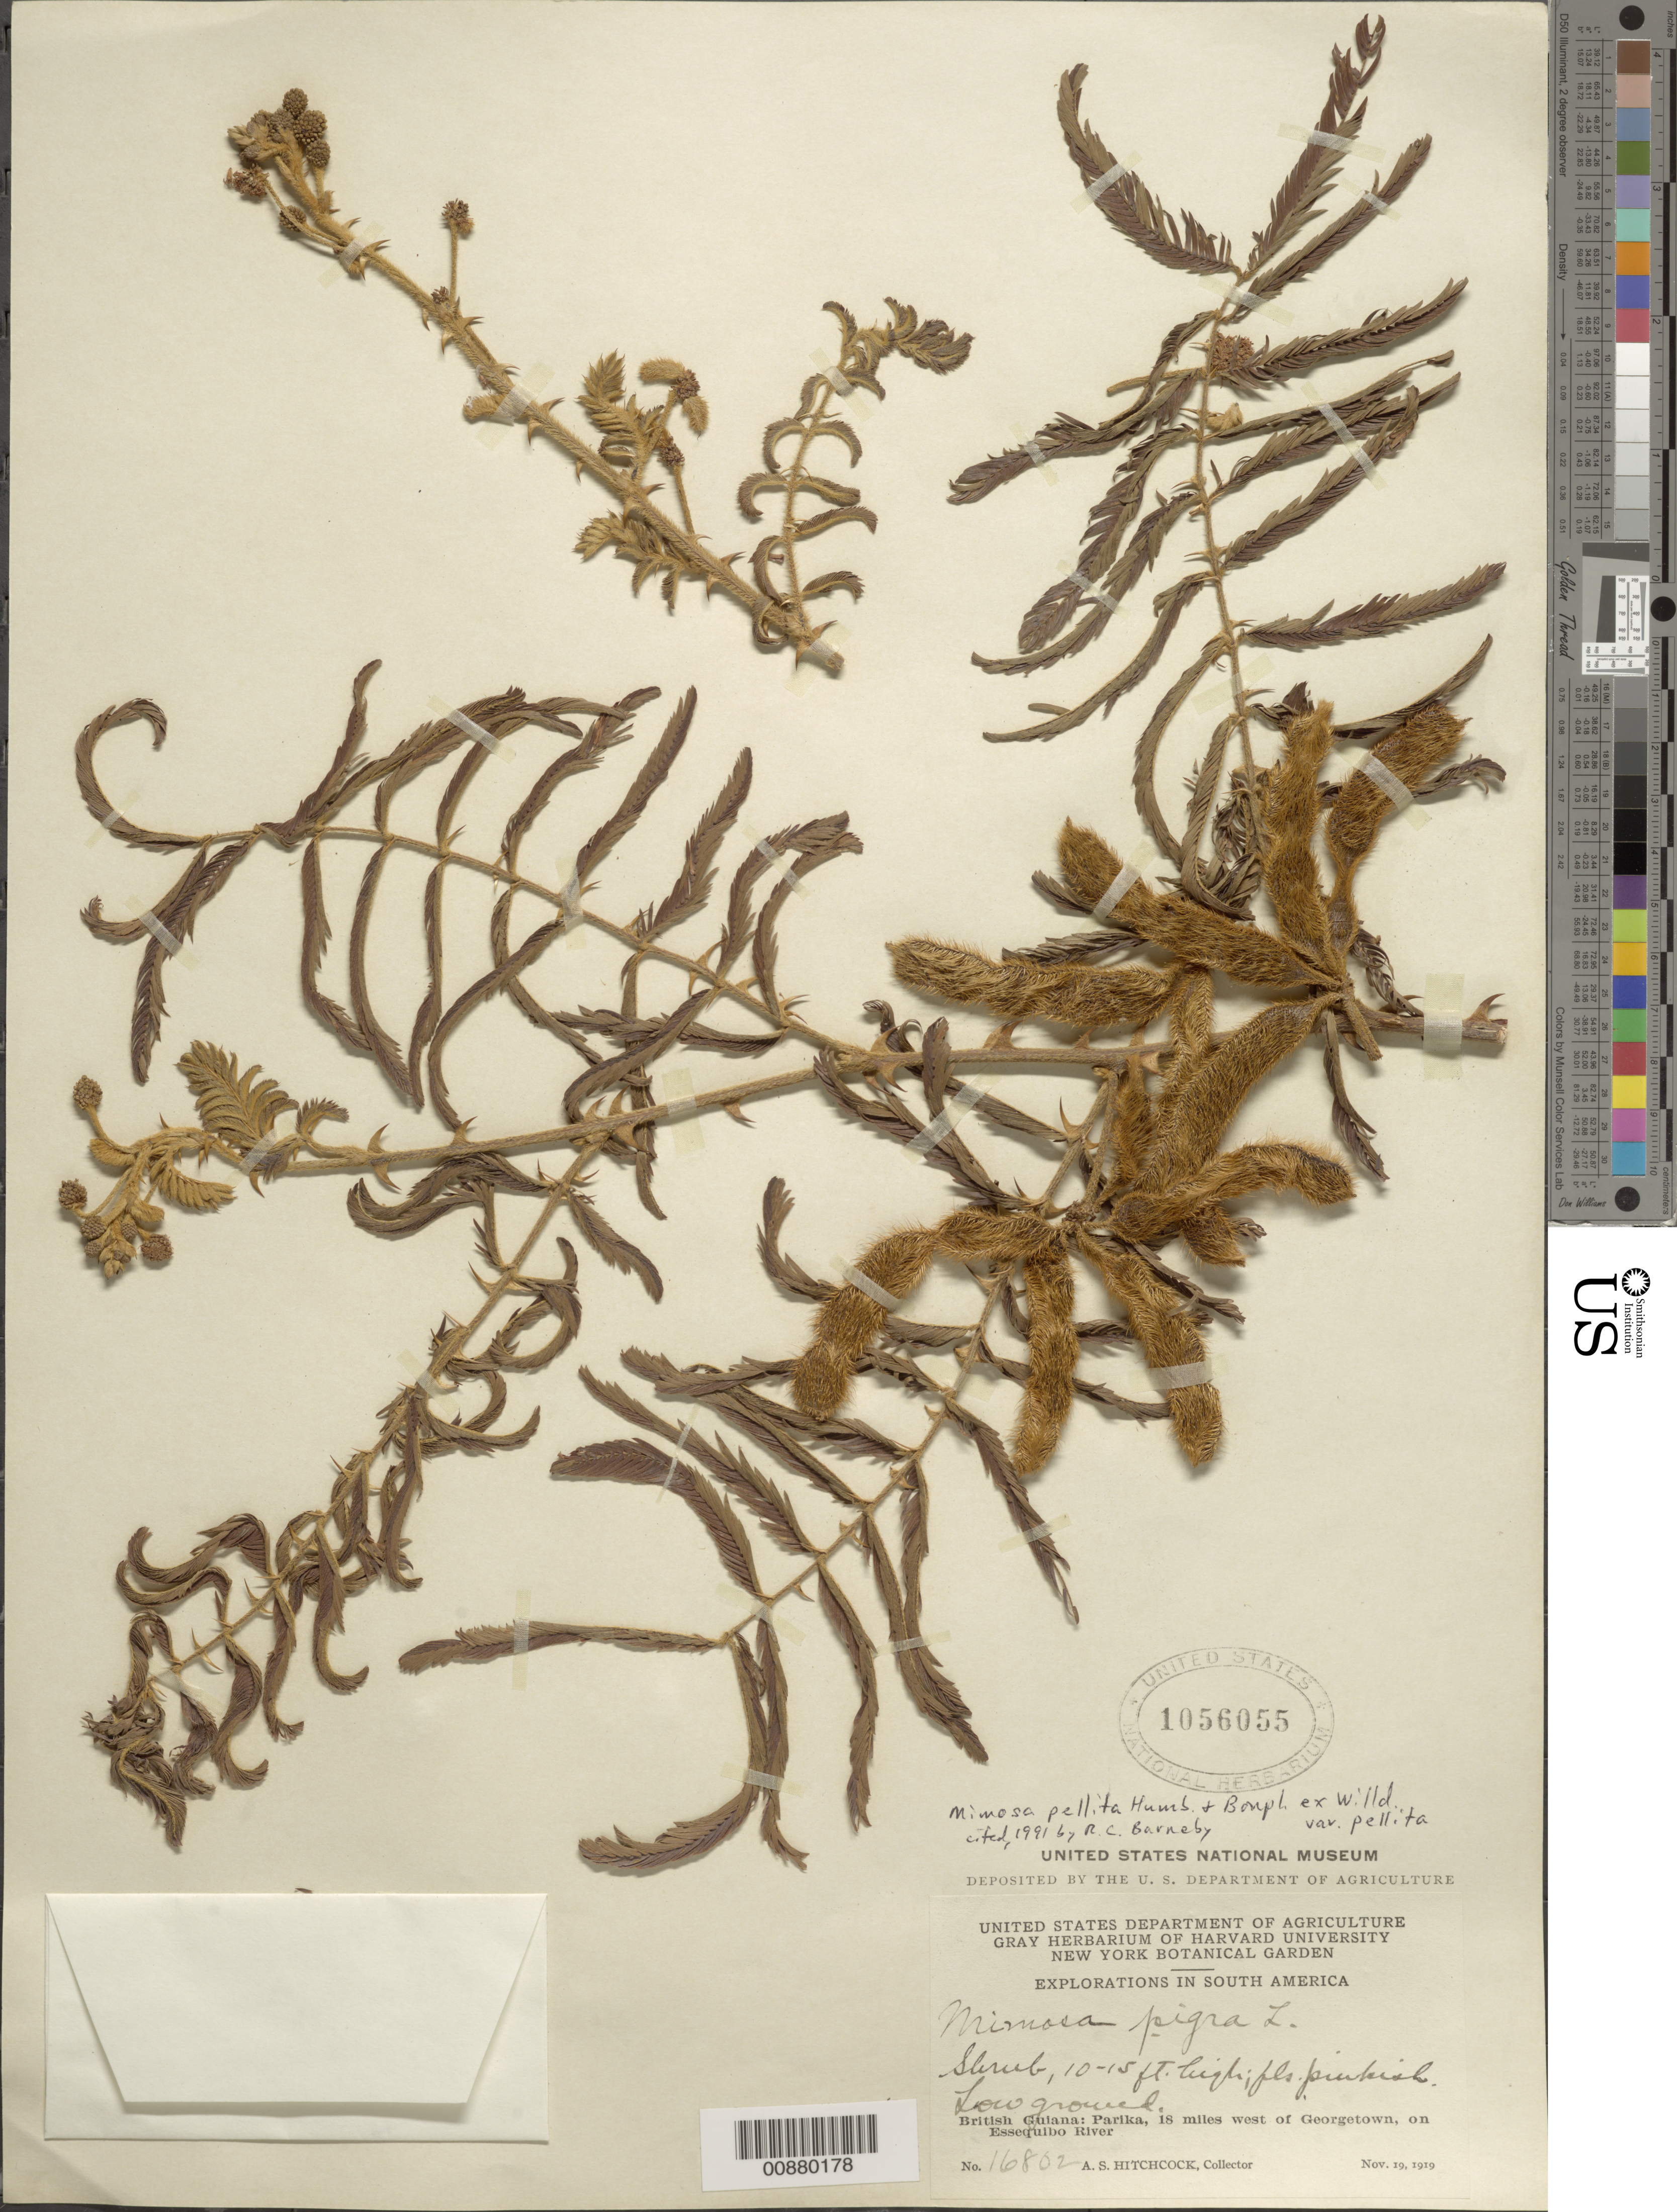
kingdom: Plantae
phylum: Tracheophyta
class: Magnoliopsida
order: Fabales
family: Fabaceae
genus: Mimosa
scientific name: Mimosa pellita var. pellita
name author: Humb. & Bonpl. ex Willd.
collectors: A. S. Hitchcock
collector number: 16802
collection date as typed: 19-Nov-19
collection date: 1919-11-19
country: Guyana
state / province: Essequibo Isl-W. Demerara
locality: Parika, 18 mi. W of Georgetown, on Essequibo R.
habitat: Low ground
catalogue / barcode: US 1056055